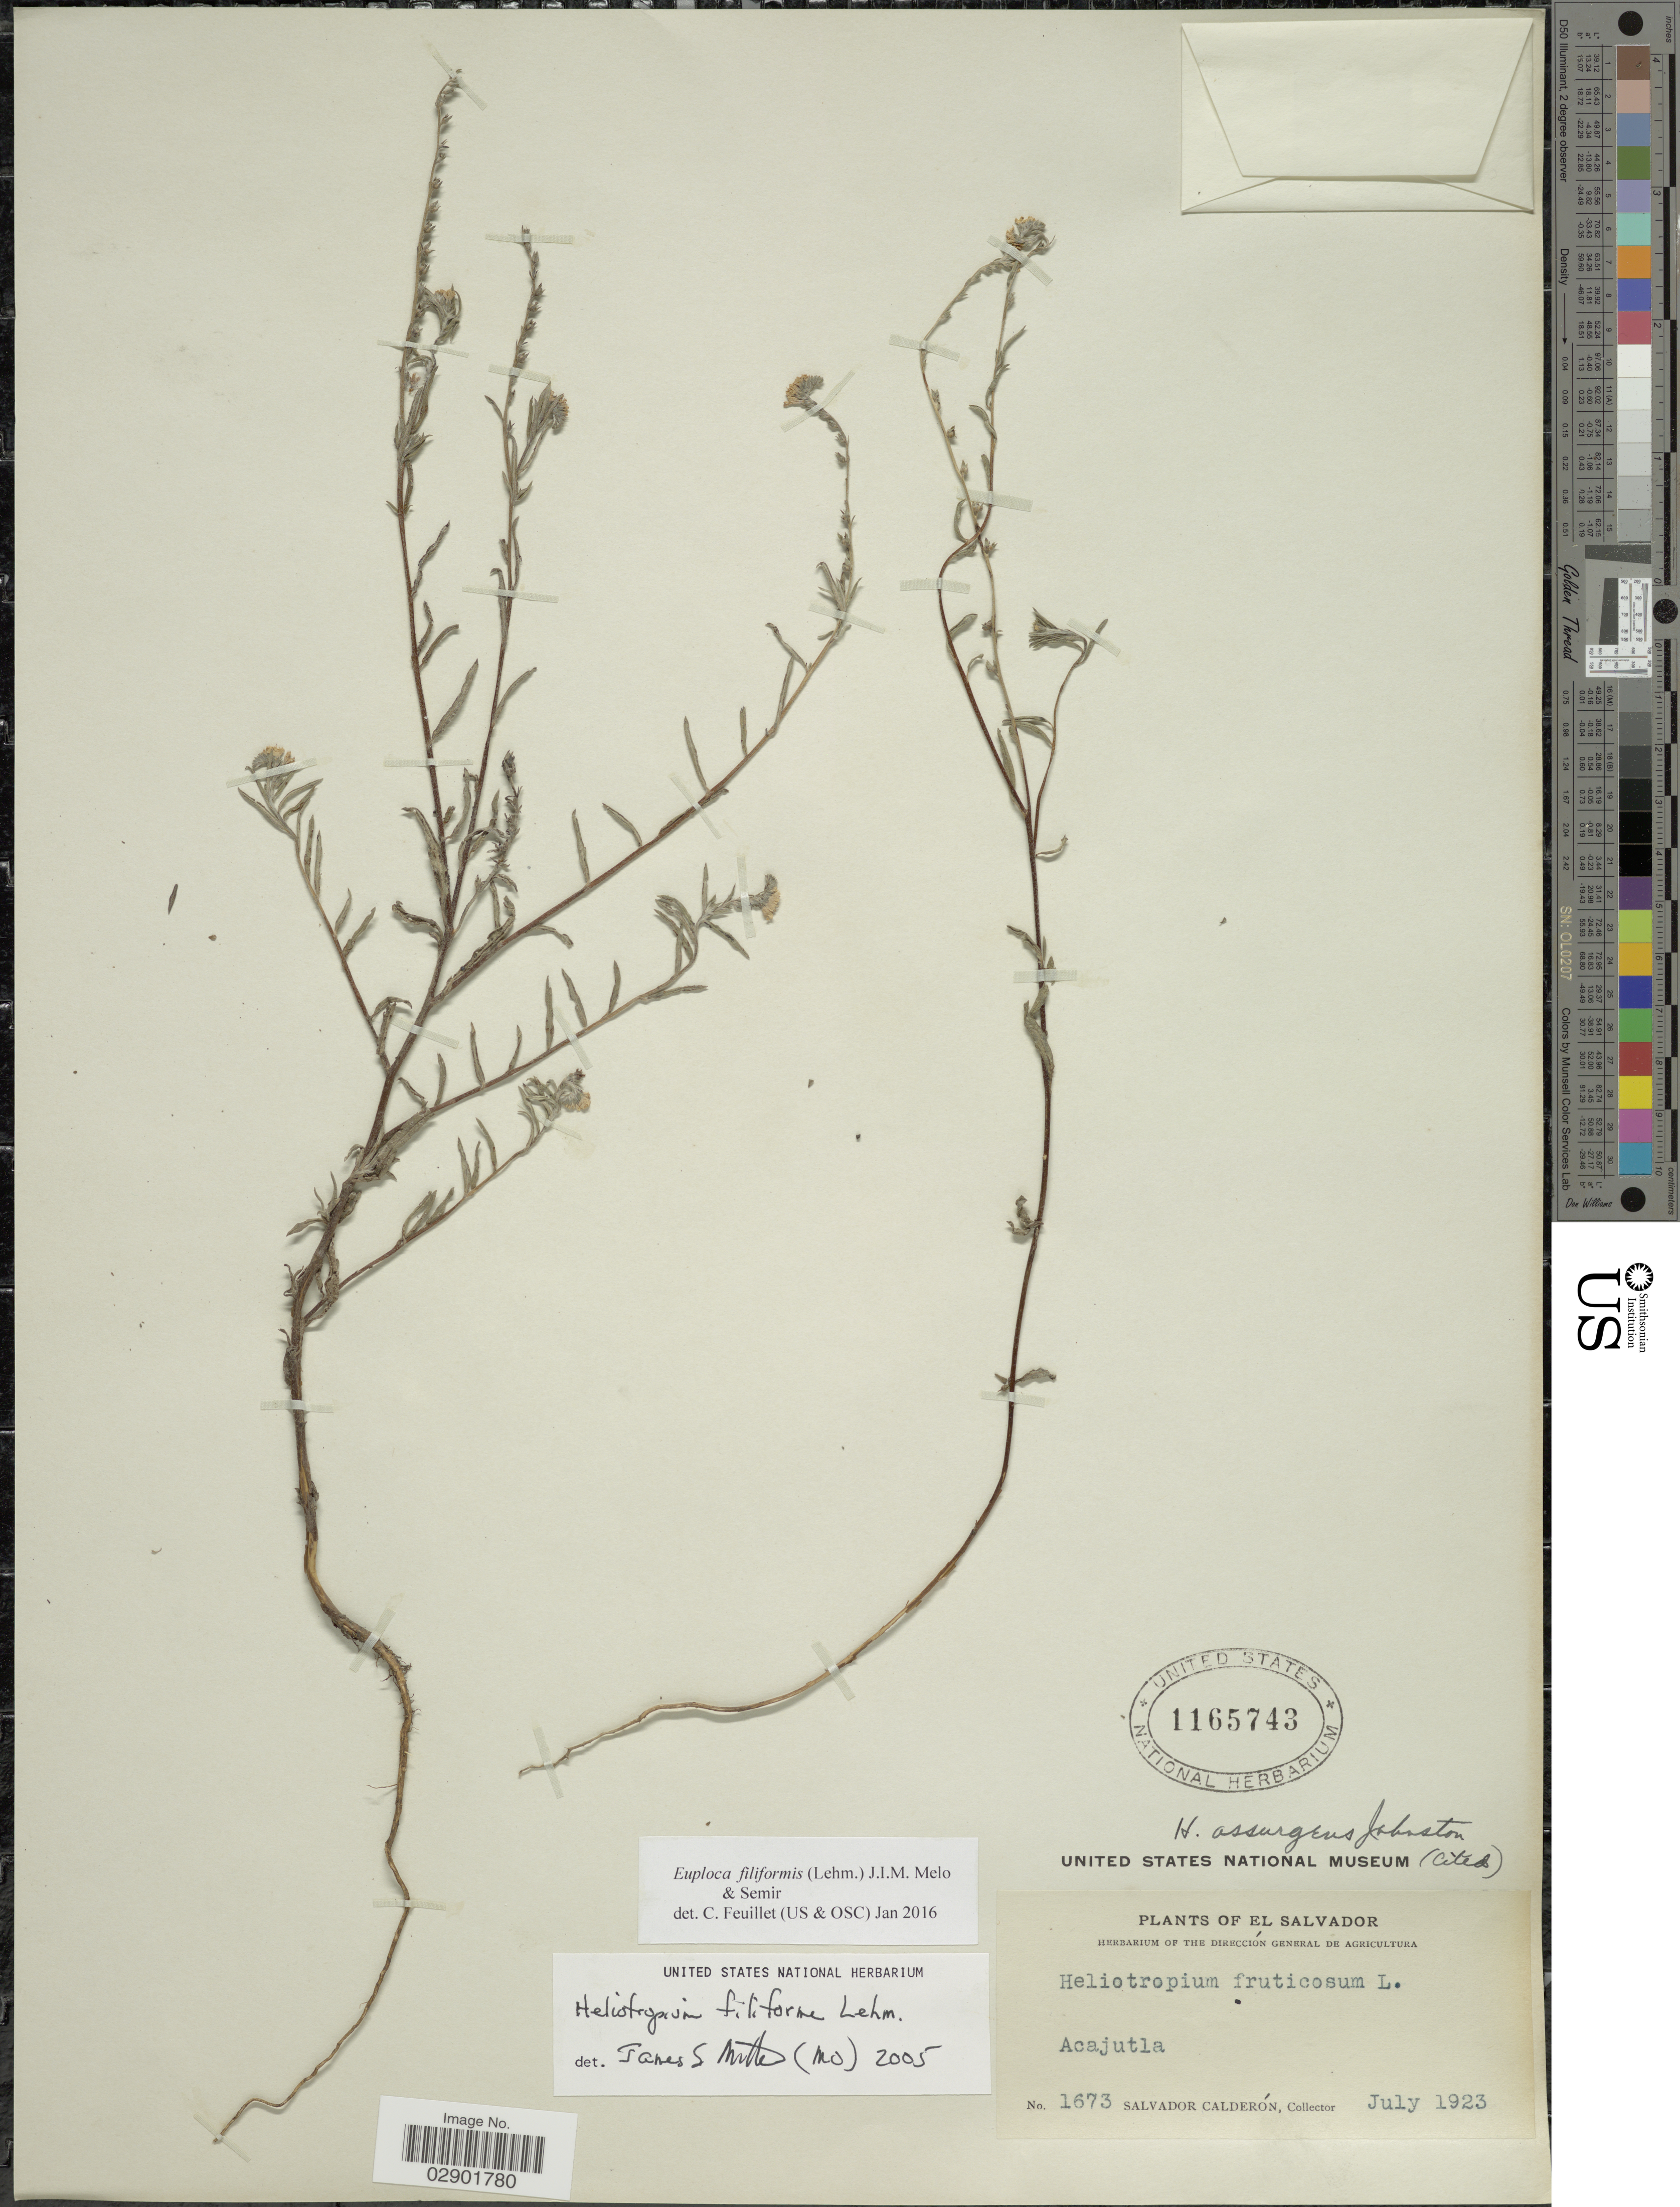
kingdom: Plantae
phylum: Tracheophyta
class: Magnoliopsida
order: Boraginales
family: Heliotropiaceae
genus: Euploca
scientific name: Euploca filiformis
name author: (Lehm.) J.I.M. Melo & Semir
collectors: S. Calderón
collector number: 1673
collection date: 1923-07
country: El Salvador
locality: Acajutla.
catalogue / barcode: US 1165743